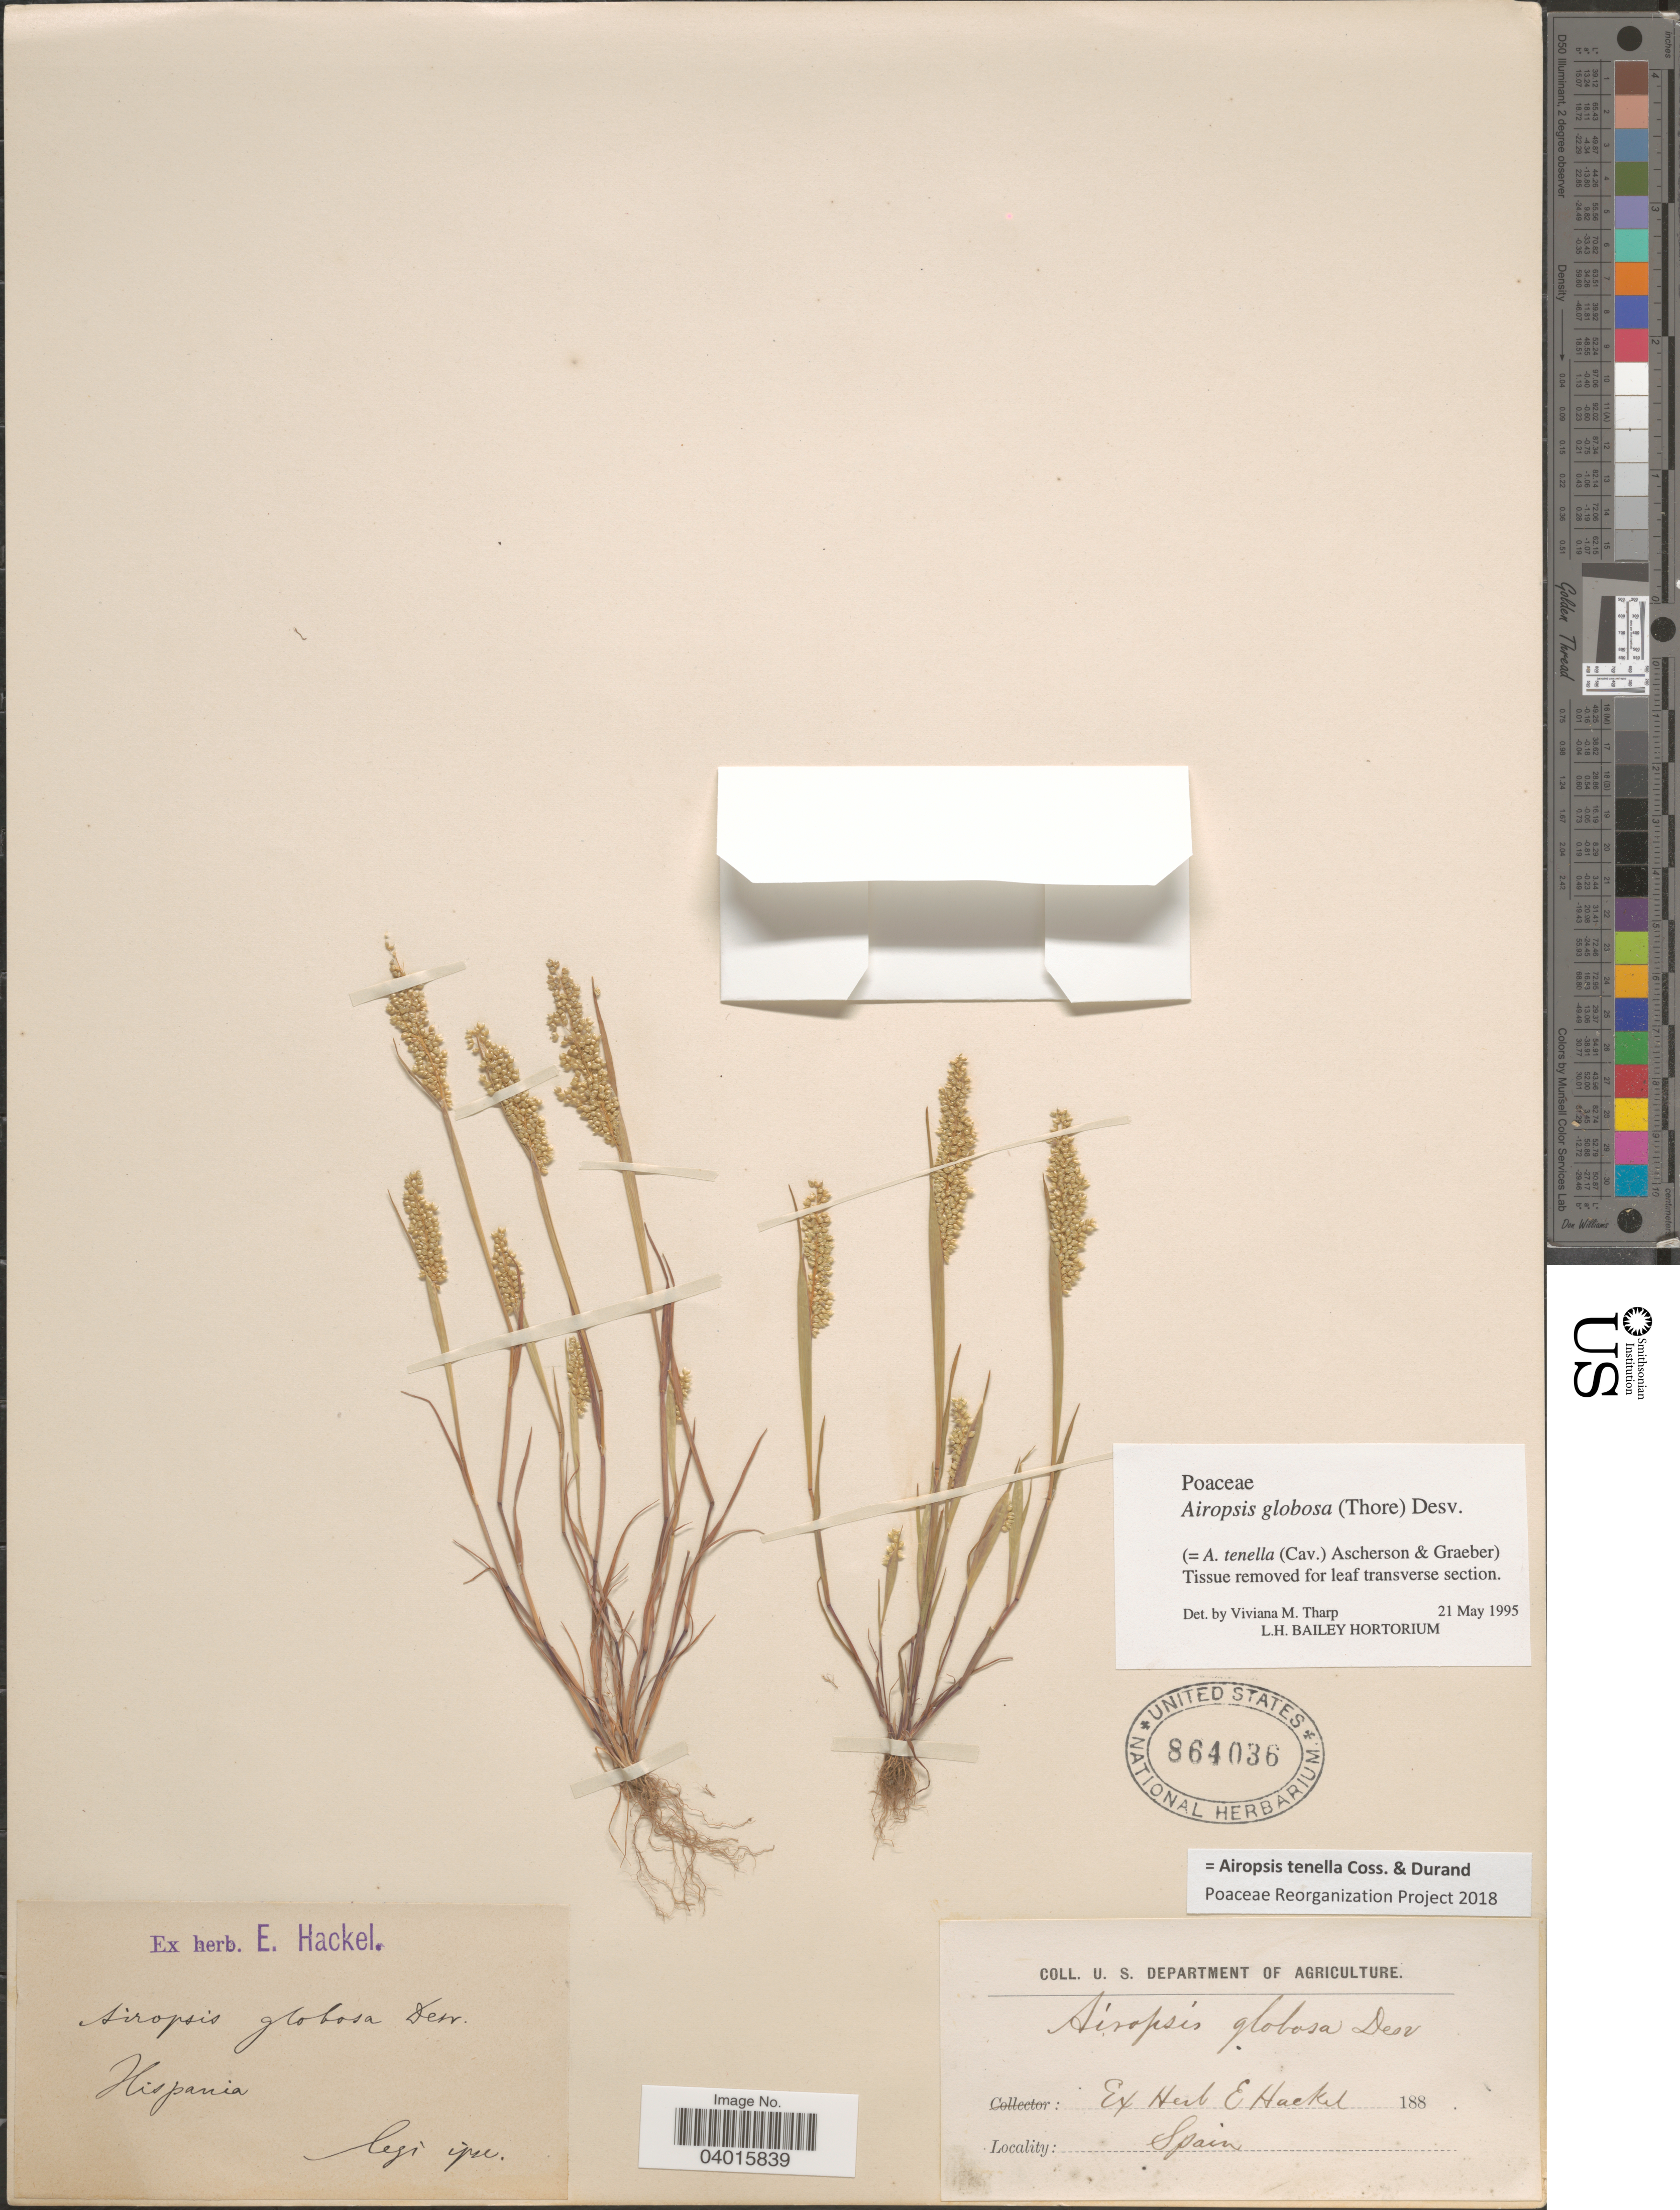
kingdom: Plantae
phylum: Tracheophyta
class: Liliopsida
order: Poales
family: Poaceae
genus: Airopsis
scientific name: Airopsis tenella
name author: Asch. & Graebn.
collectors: E. Hackel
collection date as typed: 188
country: Spain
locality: Hispania.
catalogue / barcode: US 864036